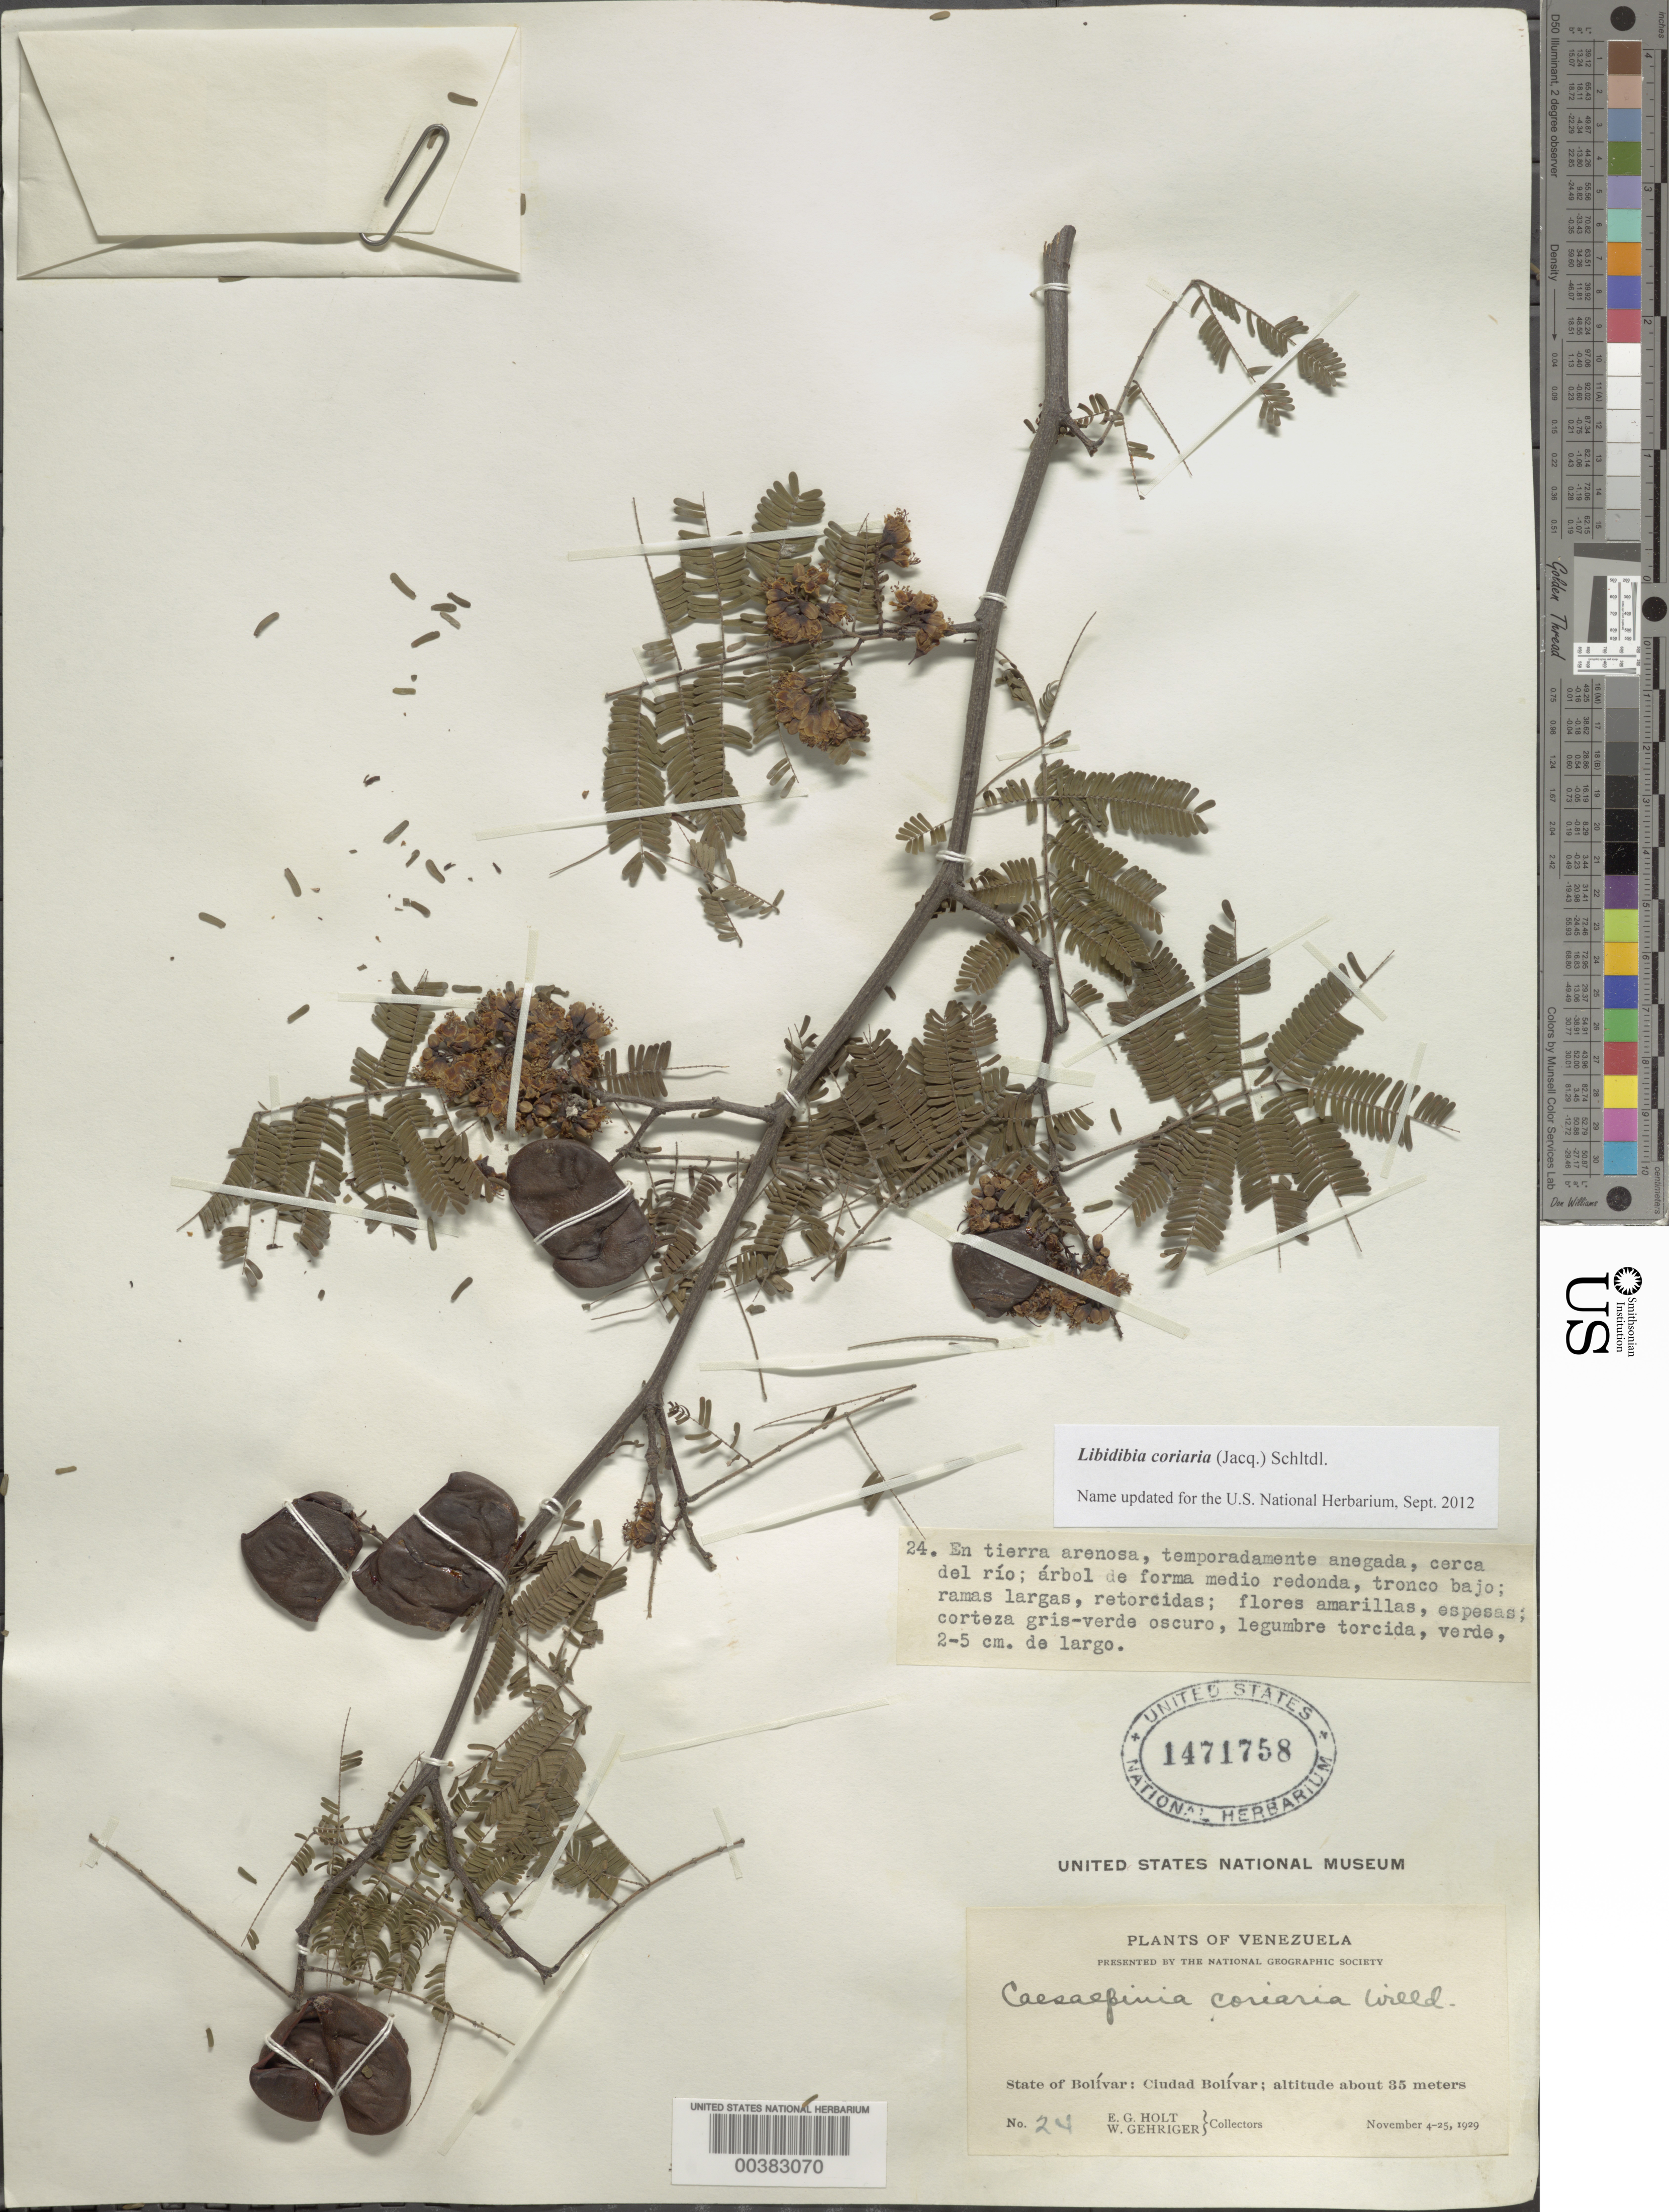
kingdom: Plantae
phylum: Tracheophyta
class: Magnoliopsida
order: Fabales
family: Fabaceae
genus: Libidibia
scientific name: Libidibia coriaria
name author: (Jacq.) Schltdl.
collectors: E. Holt & W. Gehriger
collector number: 24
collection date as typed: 04 Nov 1929 to 25 Nov 1929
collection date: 1929-11-04/1929-11-25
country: Venezuela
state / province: Bolivar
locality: Ciudad bolivar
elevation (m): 35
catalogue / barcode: US 1471758